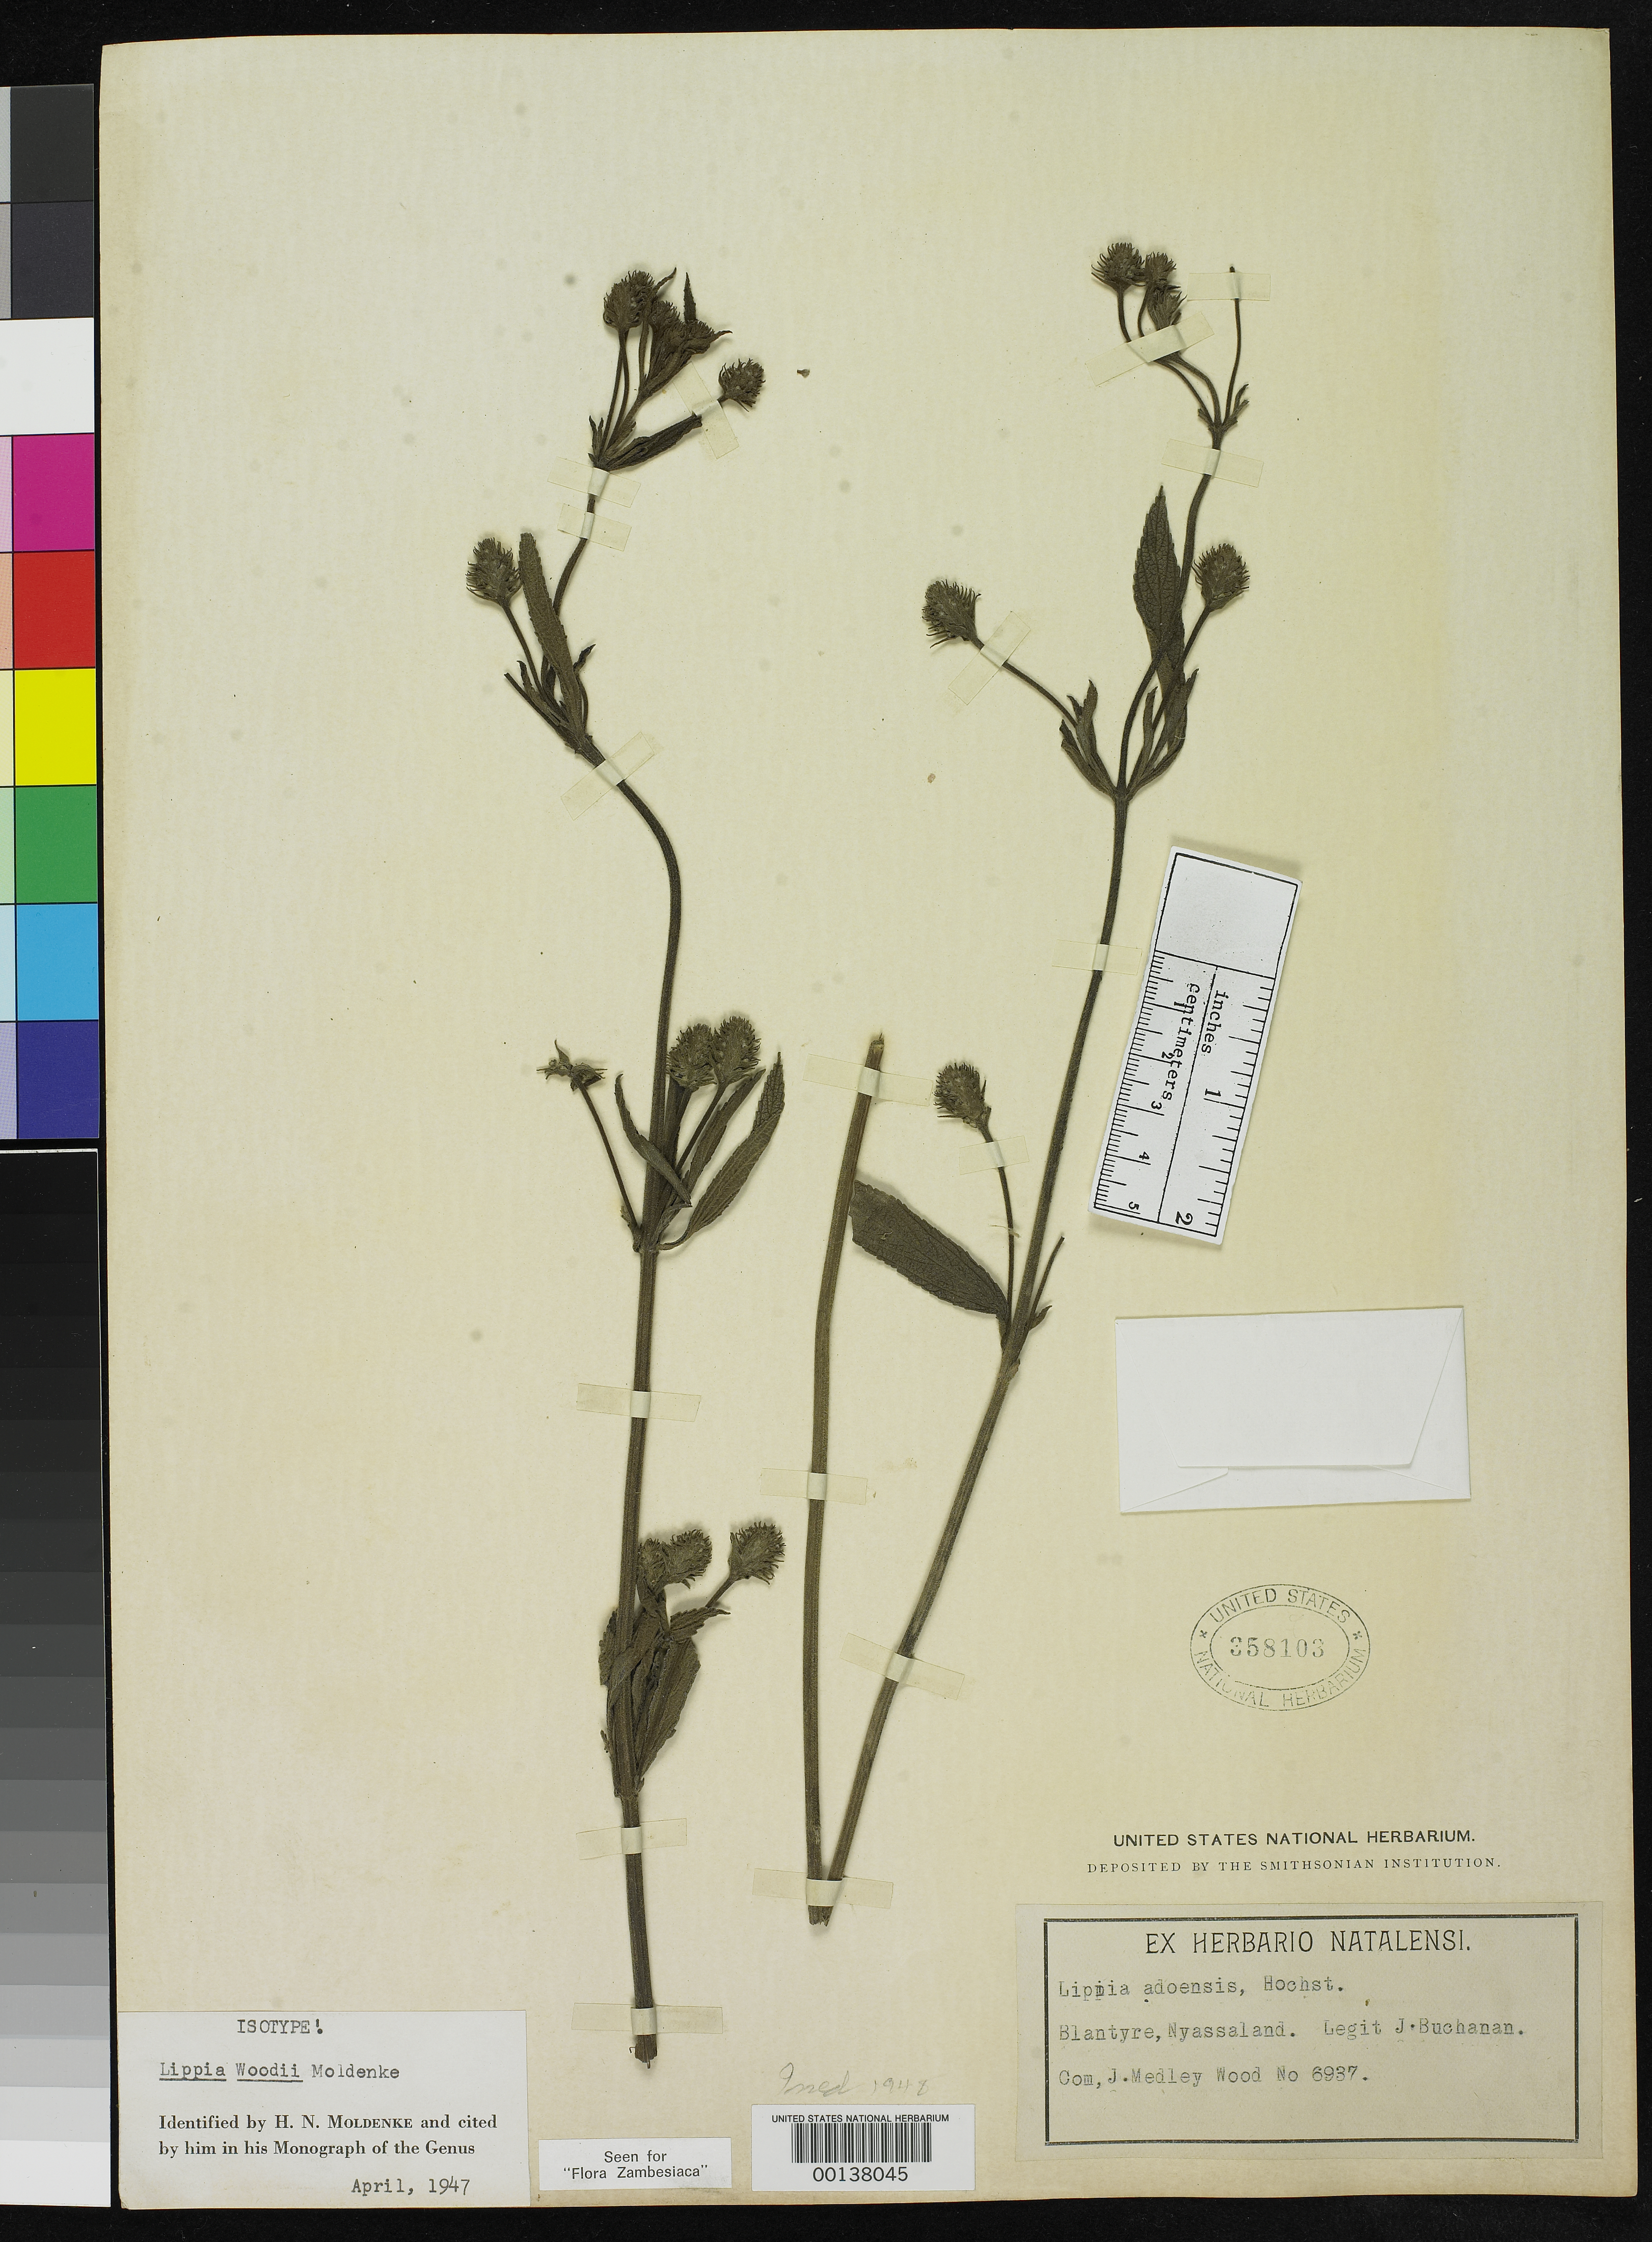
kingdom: Plantae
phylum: Tracheophyta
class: Magnoliopsida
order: Lamiales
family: Verbenaceae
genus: Lippia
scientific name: Lippia woodii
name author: Moldenke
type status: Isotype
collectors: J. Buchanan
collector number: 6937 J.M. Wood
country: Malawi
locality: Blantyre.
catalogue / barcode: US 358103